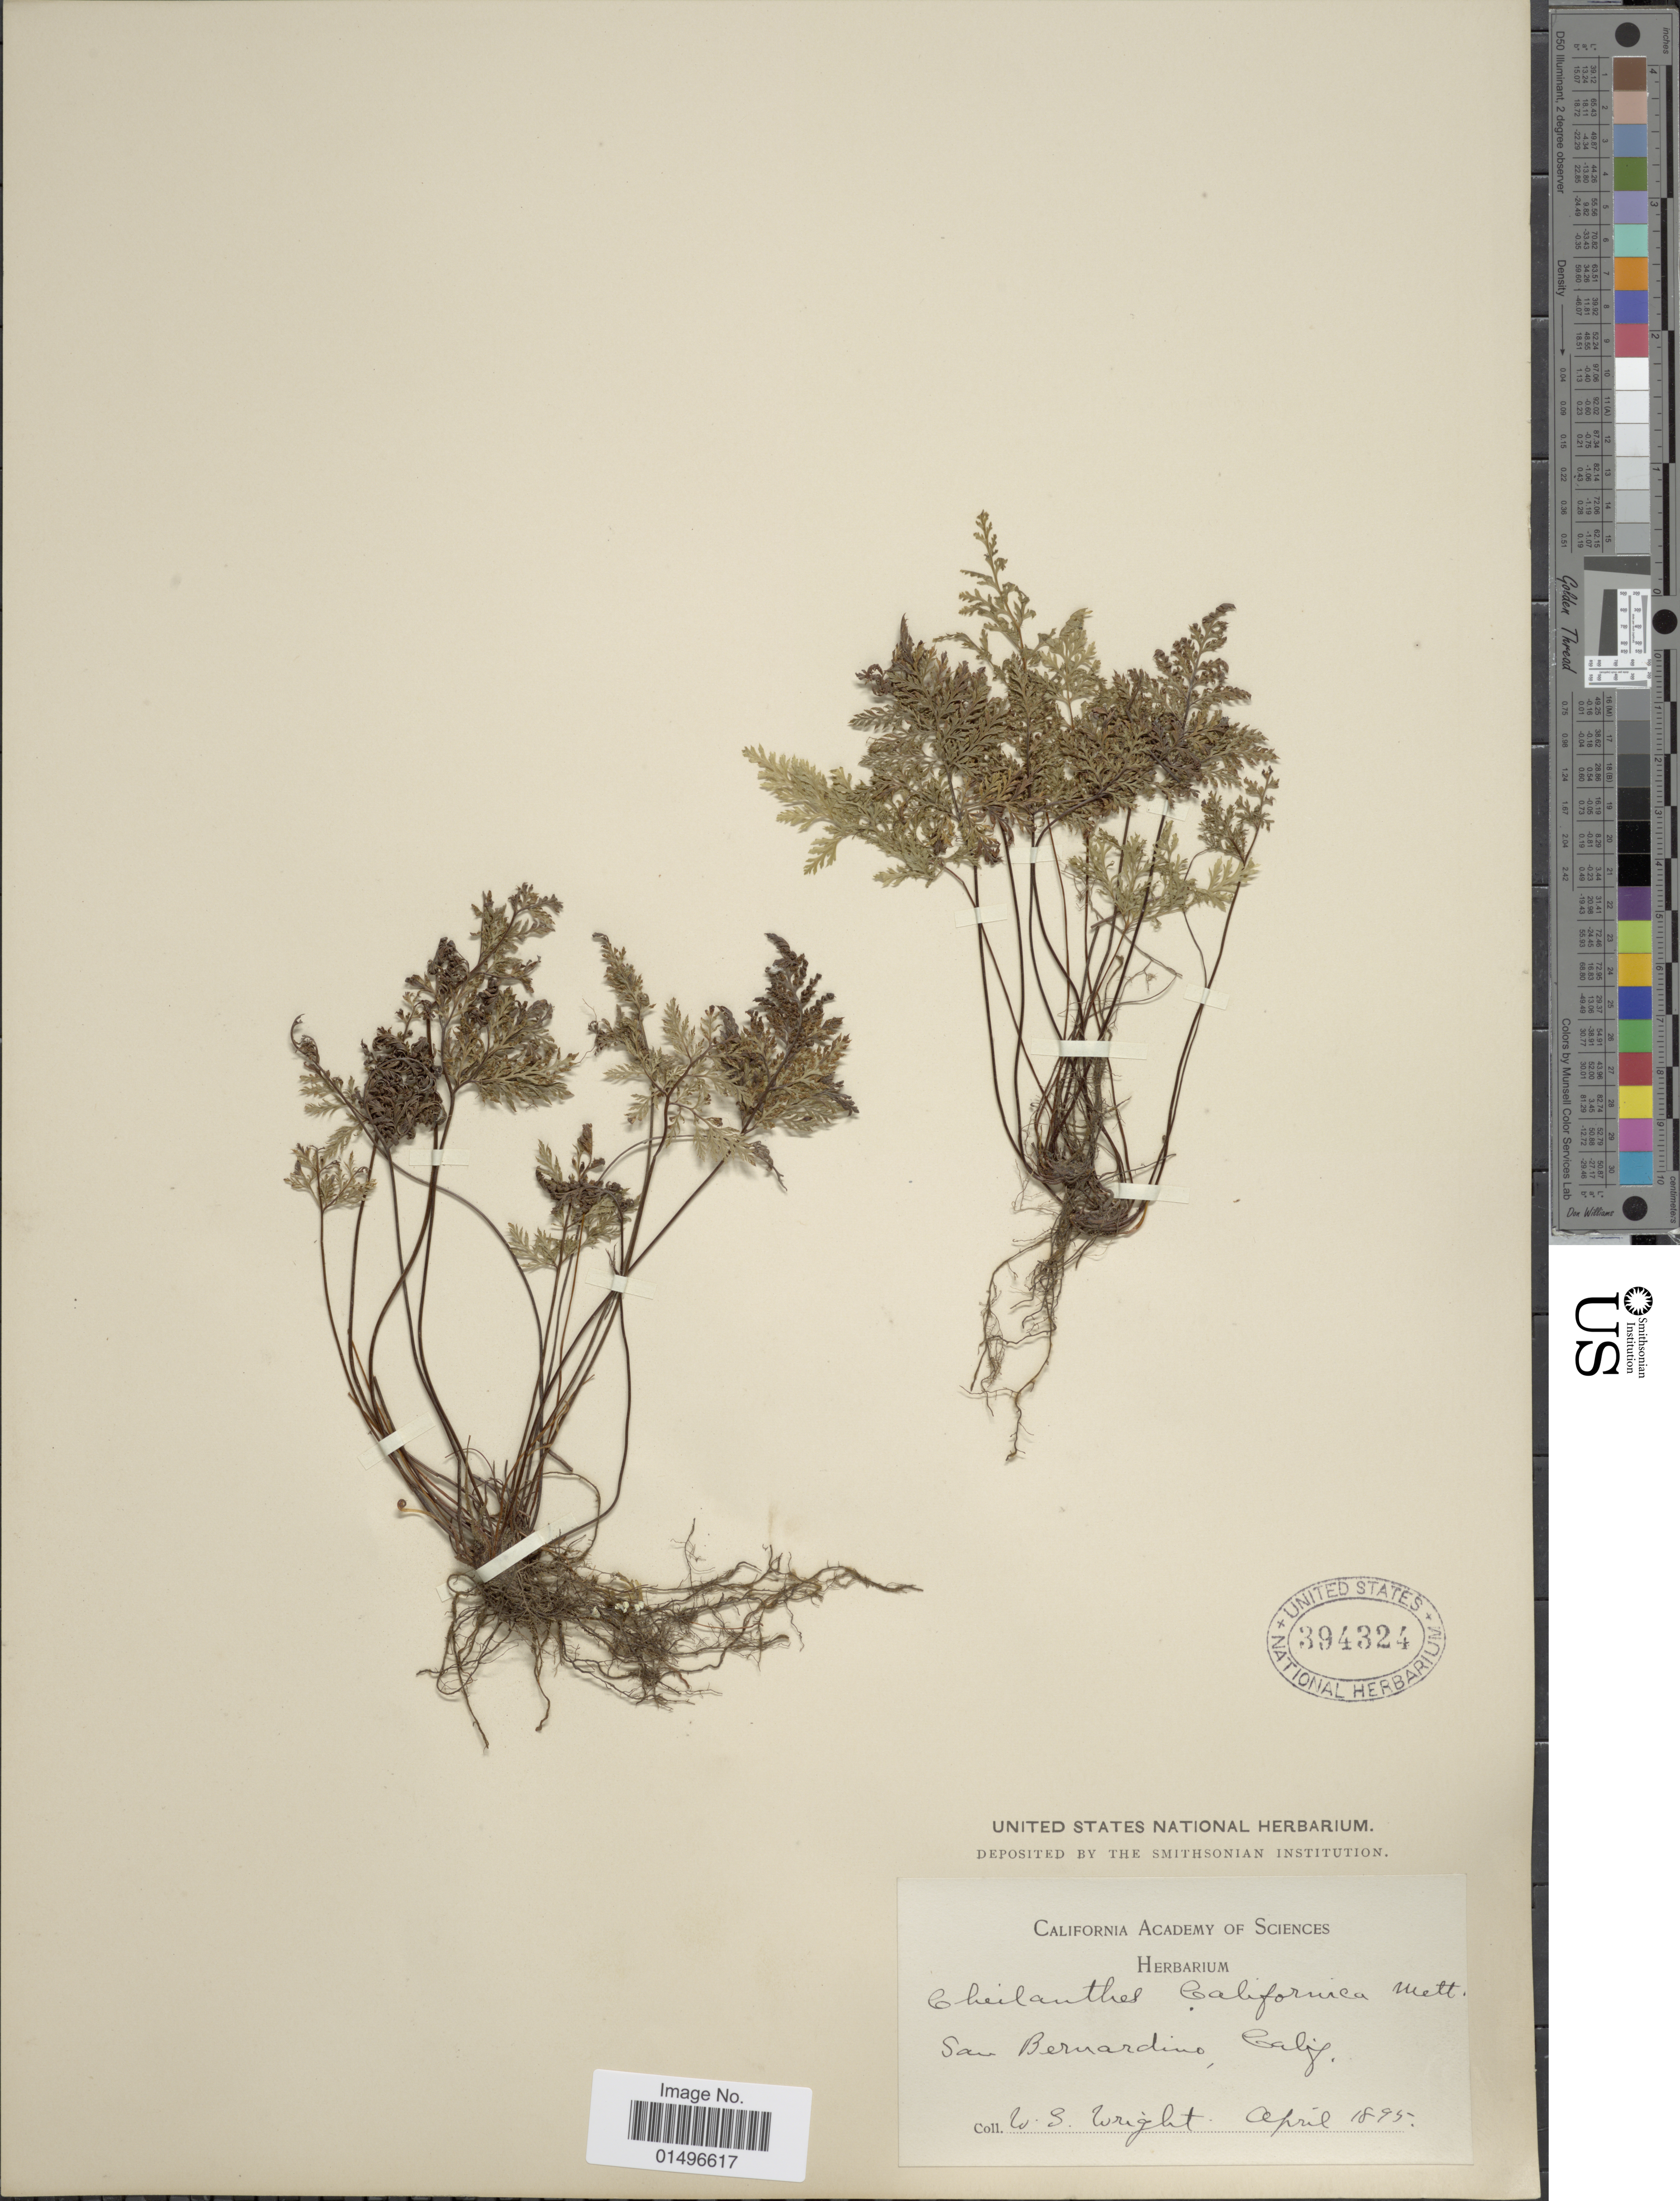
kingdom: Plantae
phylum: Tracheophyta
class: Polypodiopsida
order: Polypodiales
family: Pteridaceae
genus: Aspidotis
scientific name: Aspidotis californica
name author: (Hook.) Nutt. ex Copel.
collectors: J. S. Wright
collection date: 1895-04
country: United States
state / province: California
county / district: San Bernardino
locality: California, San Bernardino.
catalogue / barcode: US 394324